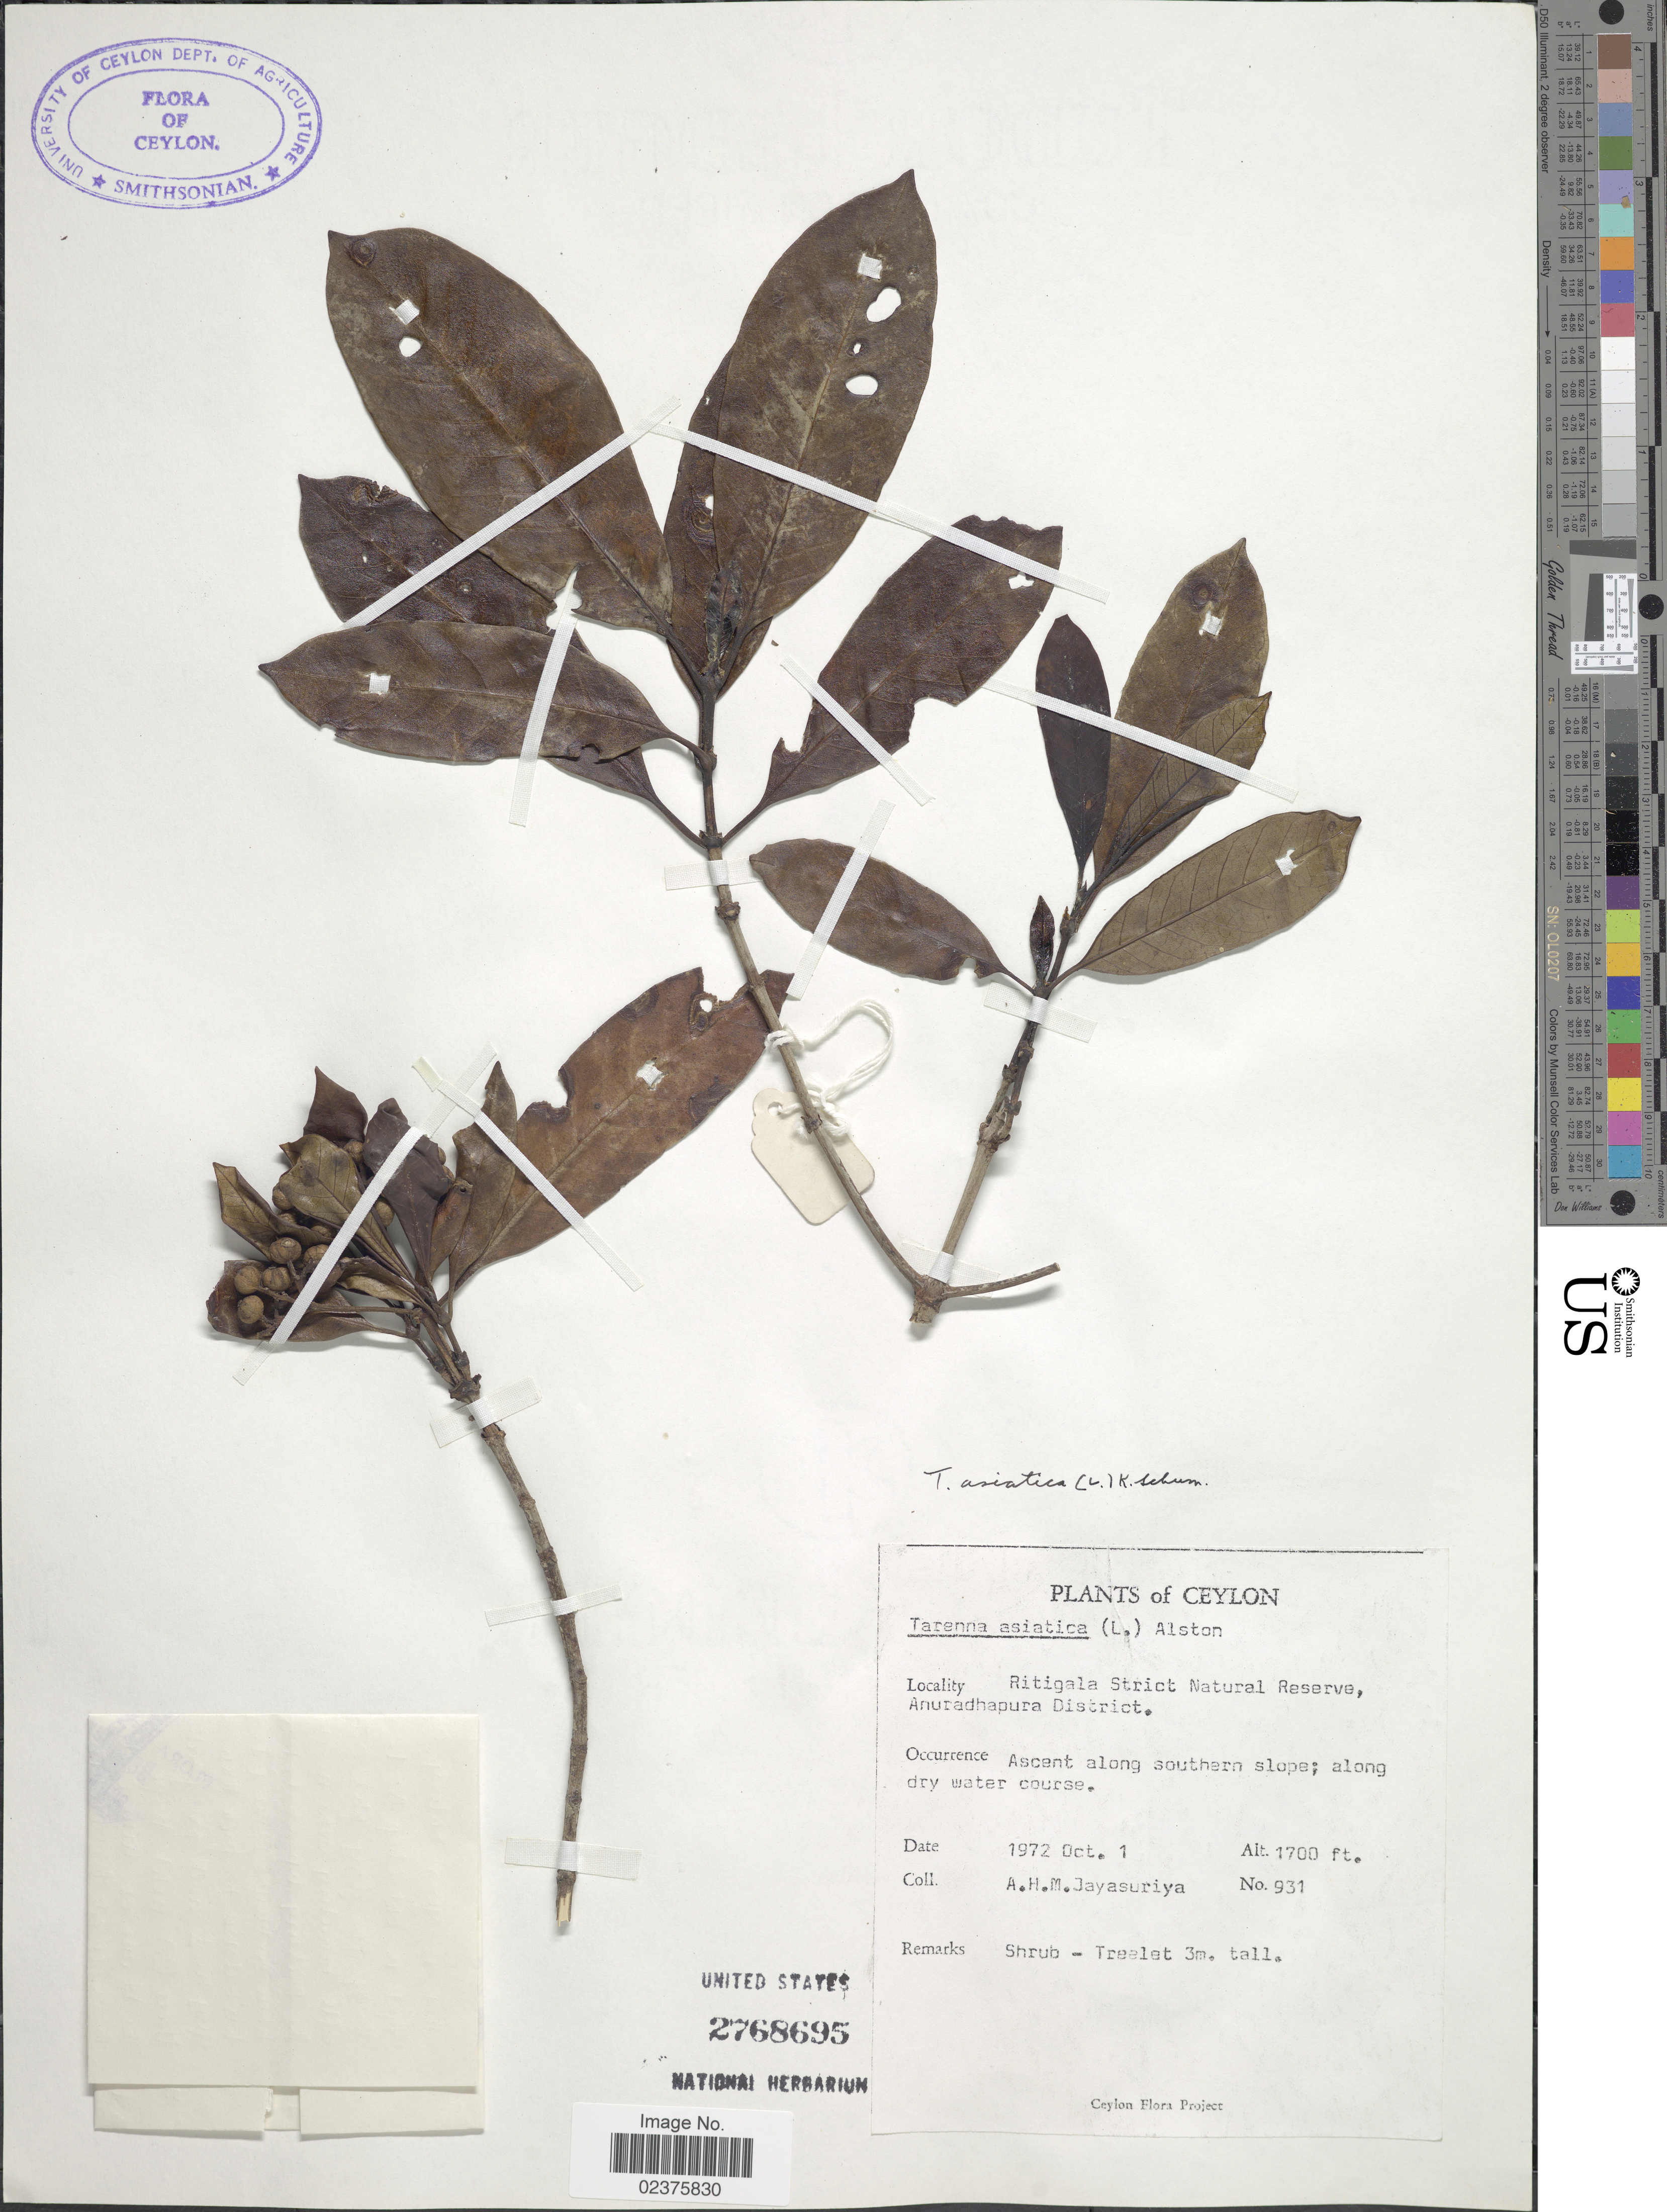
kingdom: Plantae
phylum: Tracheophyta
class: Magnoliopsida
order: Gentianales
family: Rubiaceae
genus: Tarenna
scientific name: Tarenna asiatica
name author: (L.) Kuntze ex K. Schum.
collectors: A. H. Jayasuriya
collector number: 931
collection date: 1972-10-01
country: Sri Lanka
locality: Ceylon, Ritigala Strict Natural Reserve, Anuradhapura District, ascent along southern slope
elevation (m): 518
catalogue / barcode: US 2768695